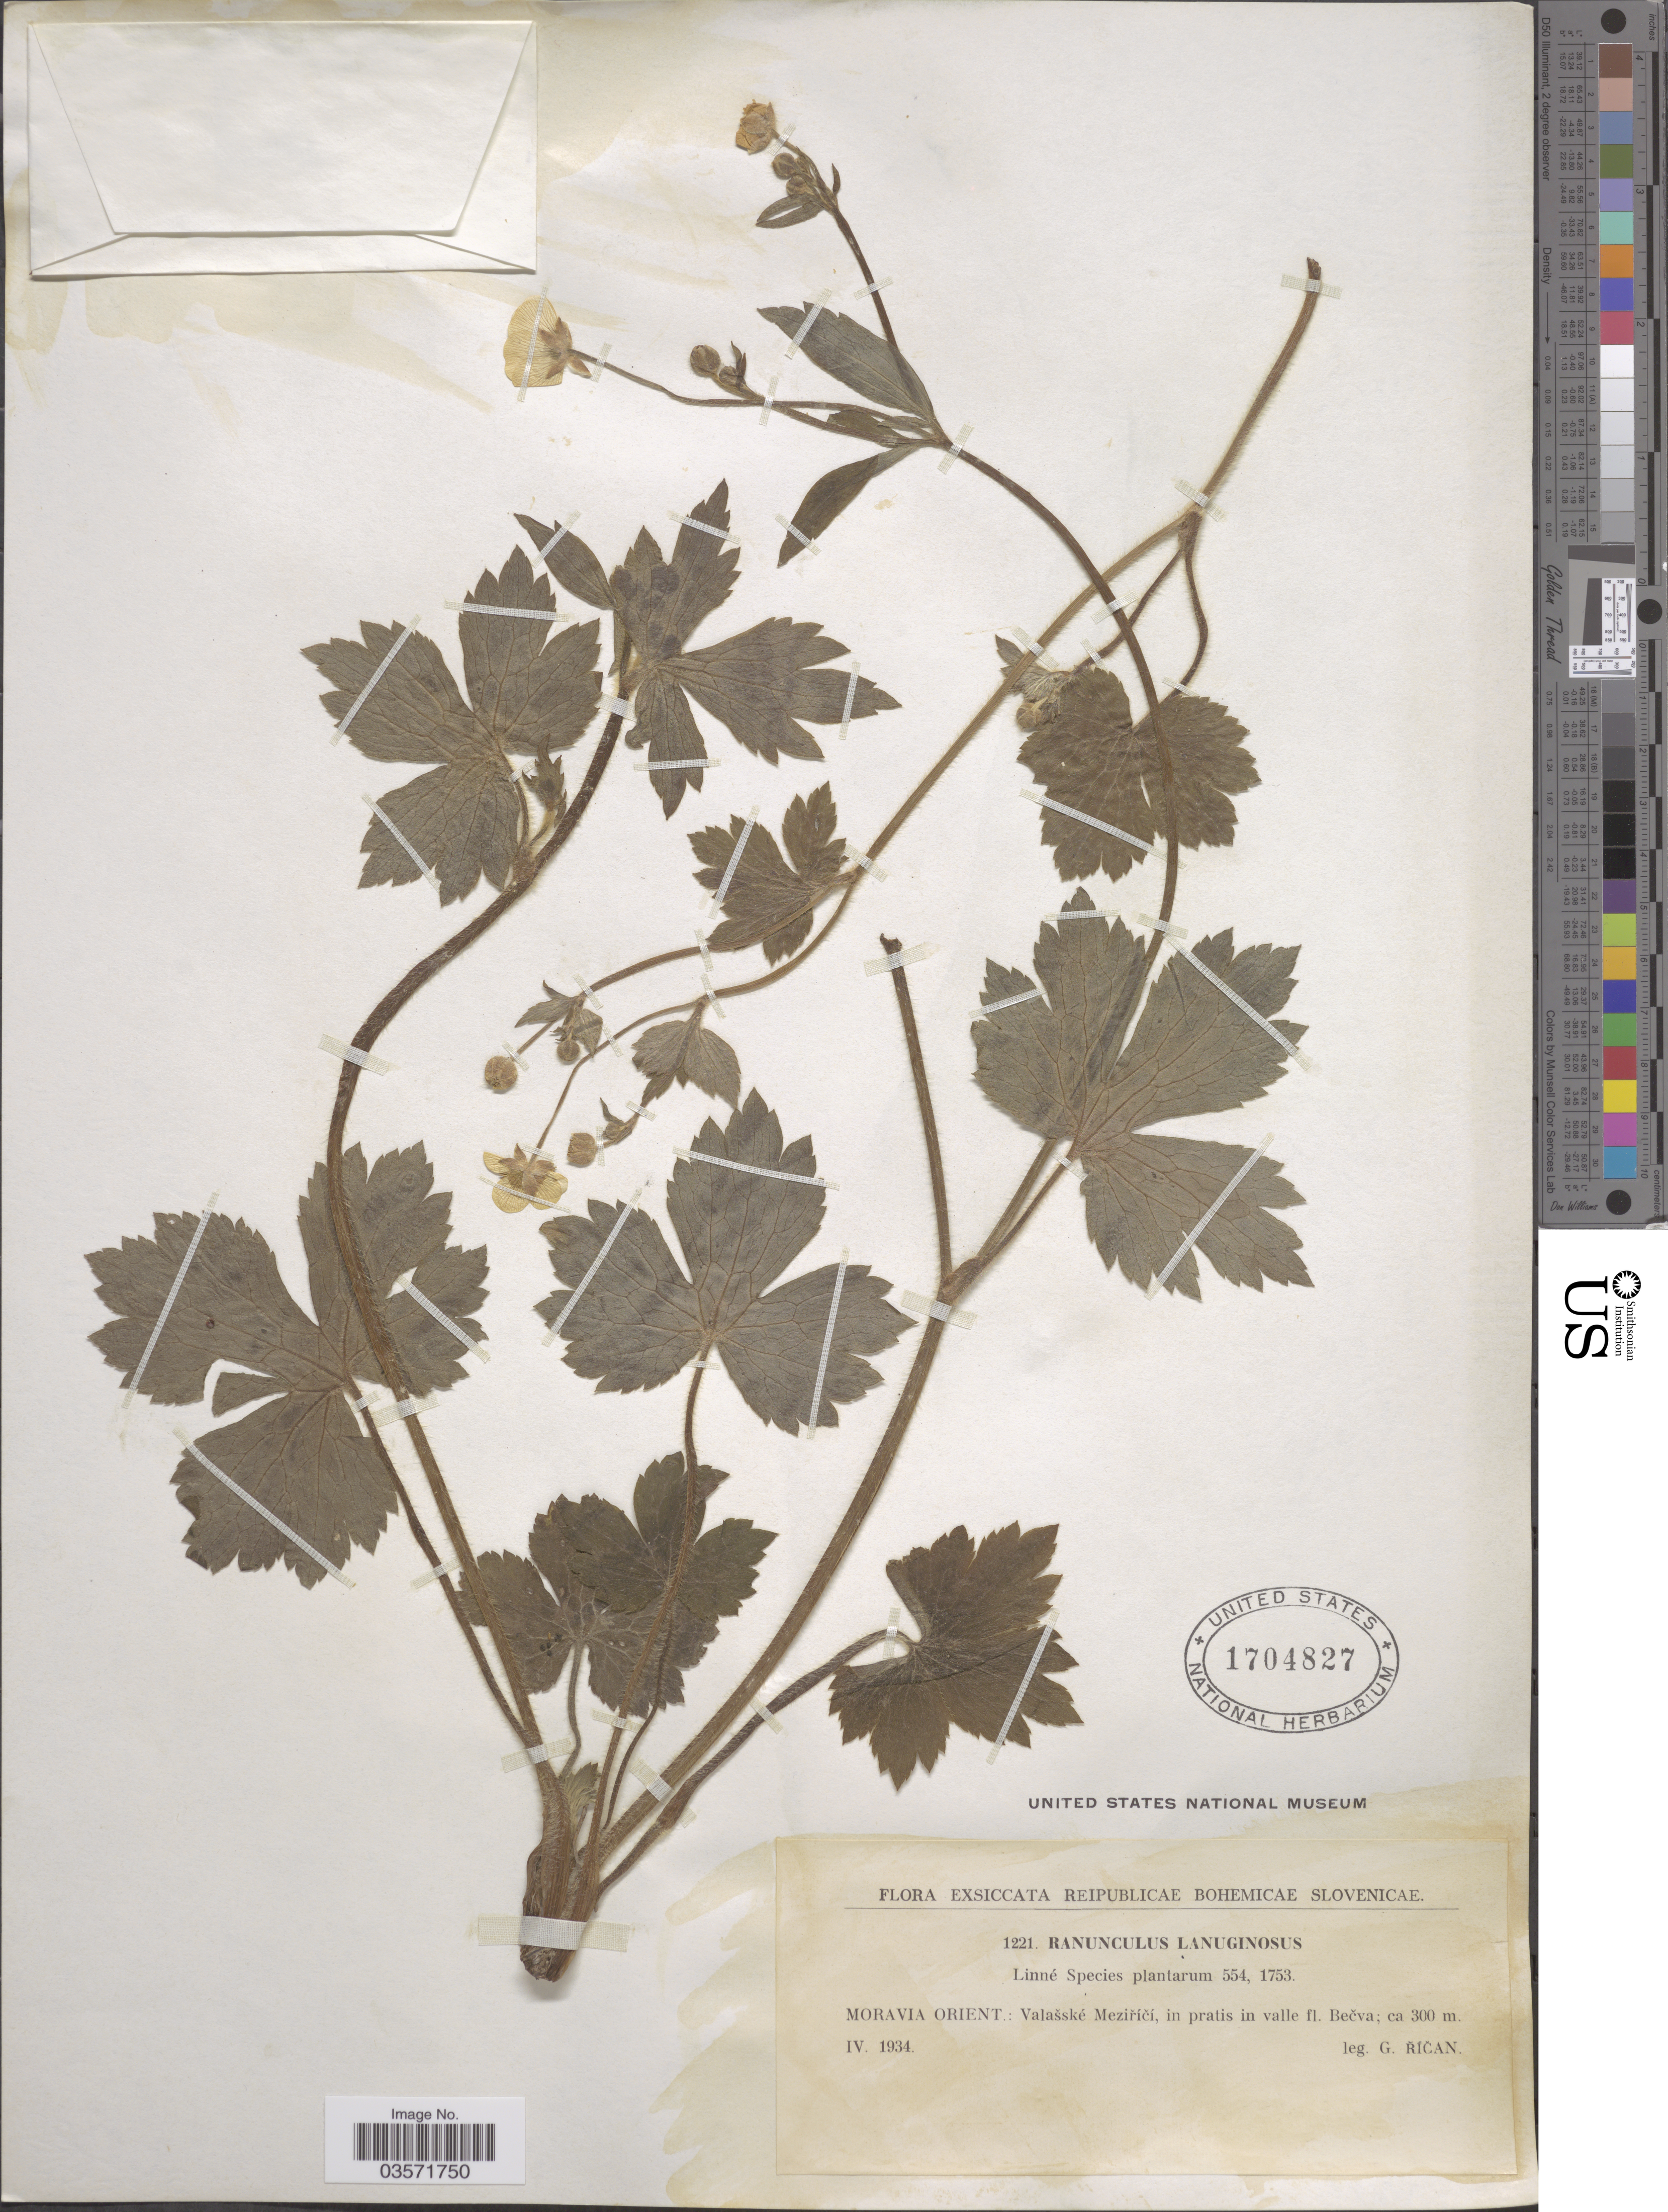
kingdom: Plantae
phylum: Tracheophyta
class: Magnoliopsida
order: Ranunculales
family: Ranunculaceae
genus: Ranunculus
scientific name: Ranunculus lanuginosus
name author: L.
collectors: G. Rican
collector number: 1221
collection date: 1934-04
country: Czechia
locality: Reipublicae Bohemicae Slovenicae. Moravia Orient.: Valašské Meziříčí, in pratis in valle fl. Bečva.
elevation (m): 300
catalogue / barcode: US 1704827